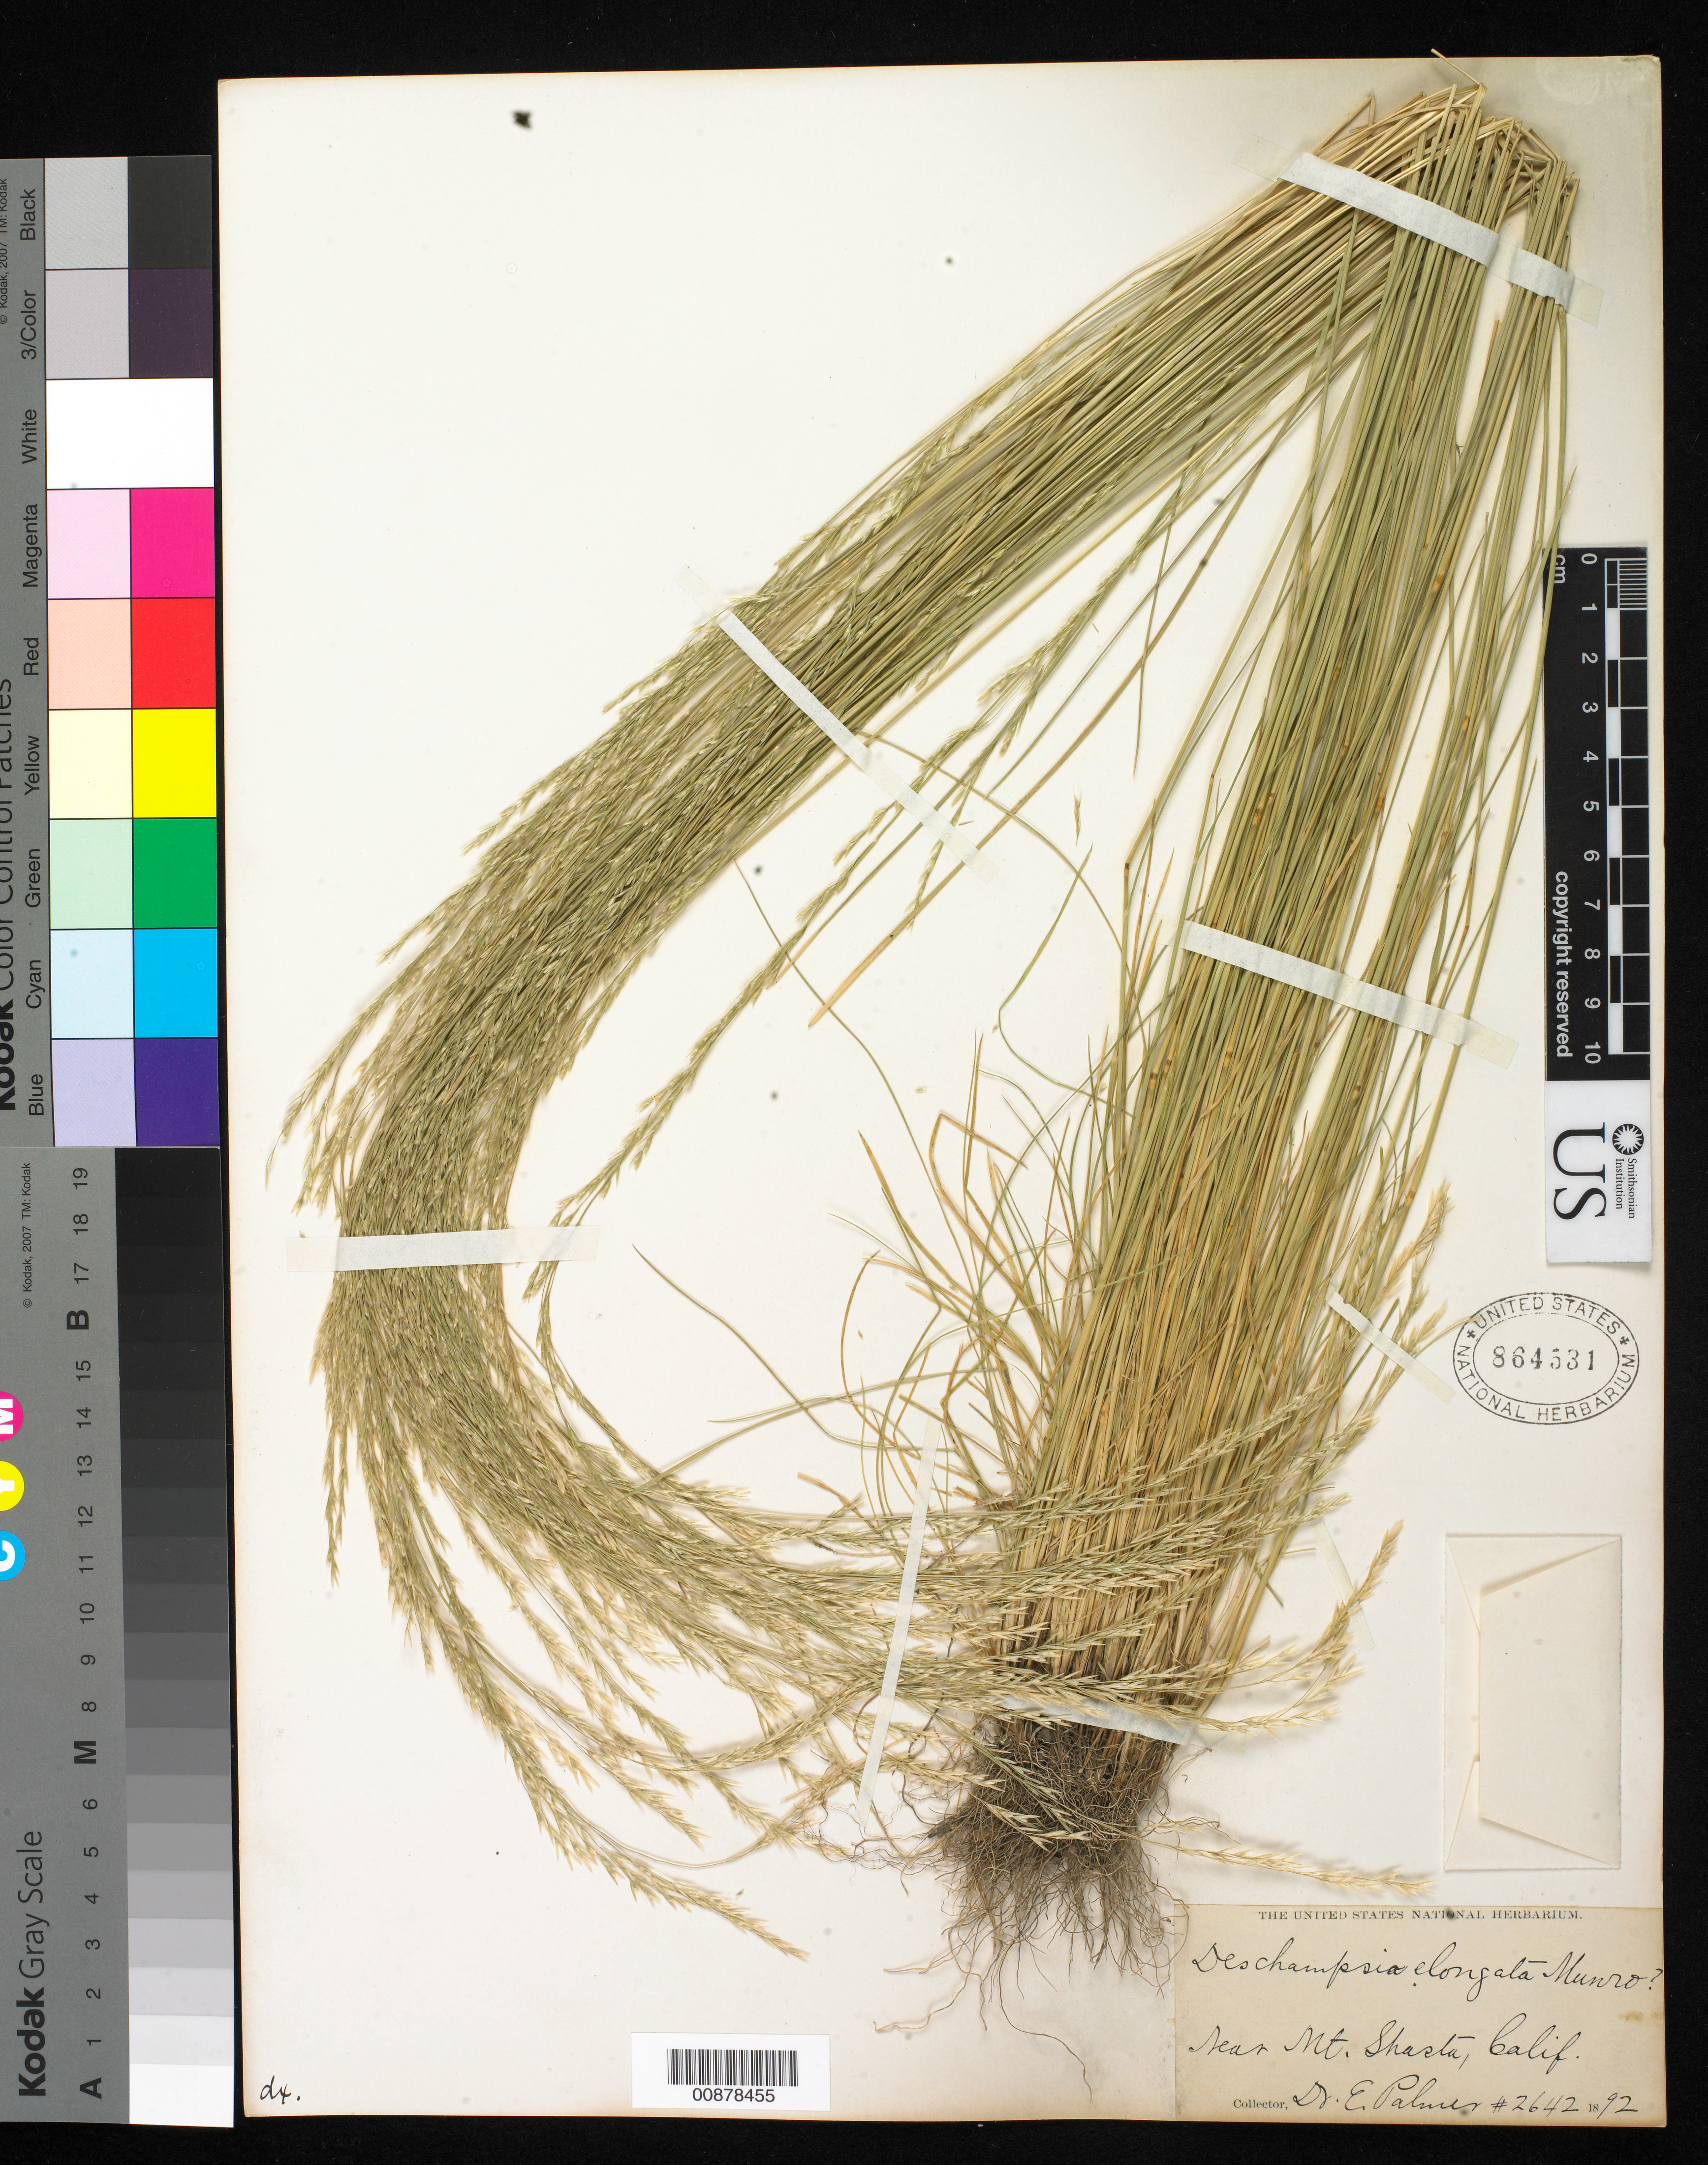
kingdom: Plantae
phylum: Tracheophyta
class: Liliopsida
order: Poales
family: Poaceae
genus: Deschampsia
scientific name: Deschampsia elongata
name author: (Hook.) Munro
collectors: E. Palmer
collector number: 2642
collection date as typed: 1892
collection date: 1892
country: United States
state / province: California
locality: Near Mt. Shasta, California.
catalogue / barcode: US 864531